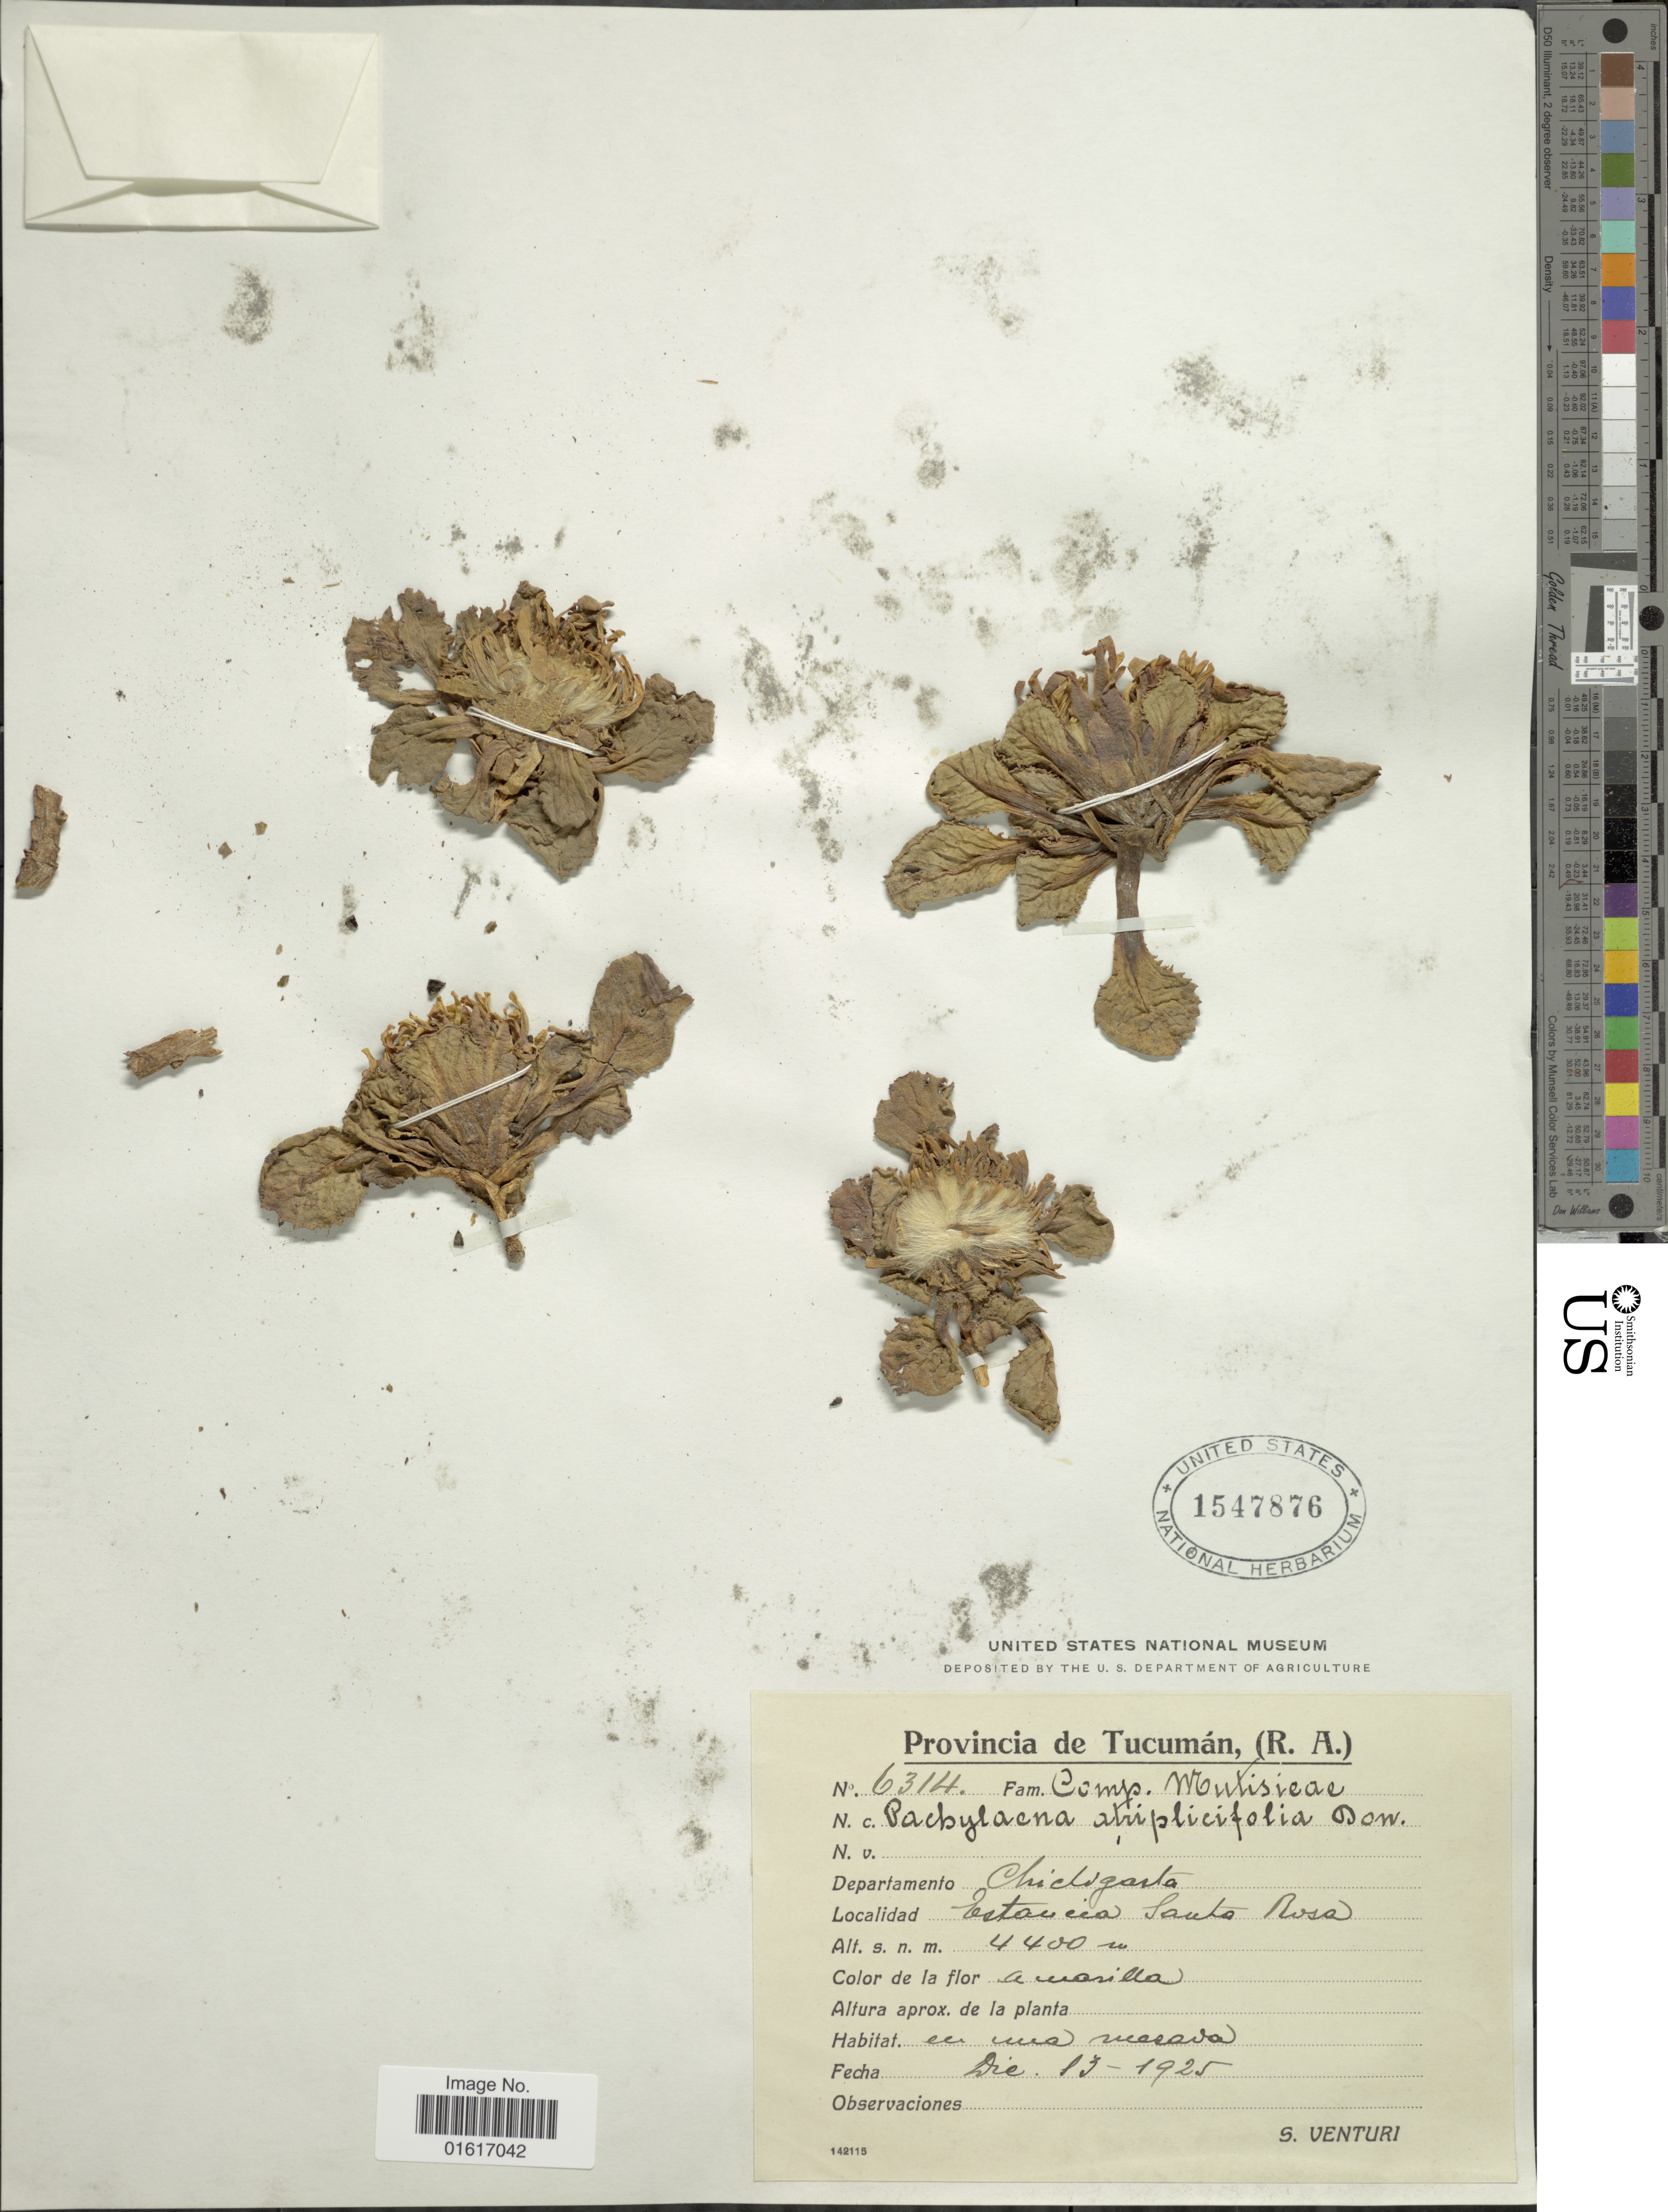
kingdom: Plantae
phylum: Tracheophyta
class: Magnoliopsida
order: Asterales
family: Asteraceae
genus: Pachylaena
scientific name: Pachylaena atriplicifolia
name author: D. Don ex Arn.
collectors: S. Venturi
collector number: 63174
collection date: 1925-12-13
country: Argentina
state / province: Tucuman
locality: Departamento Chilogarta, Cataieica Santa Nosa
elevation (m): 4400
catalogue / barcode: US 1547876